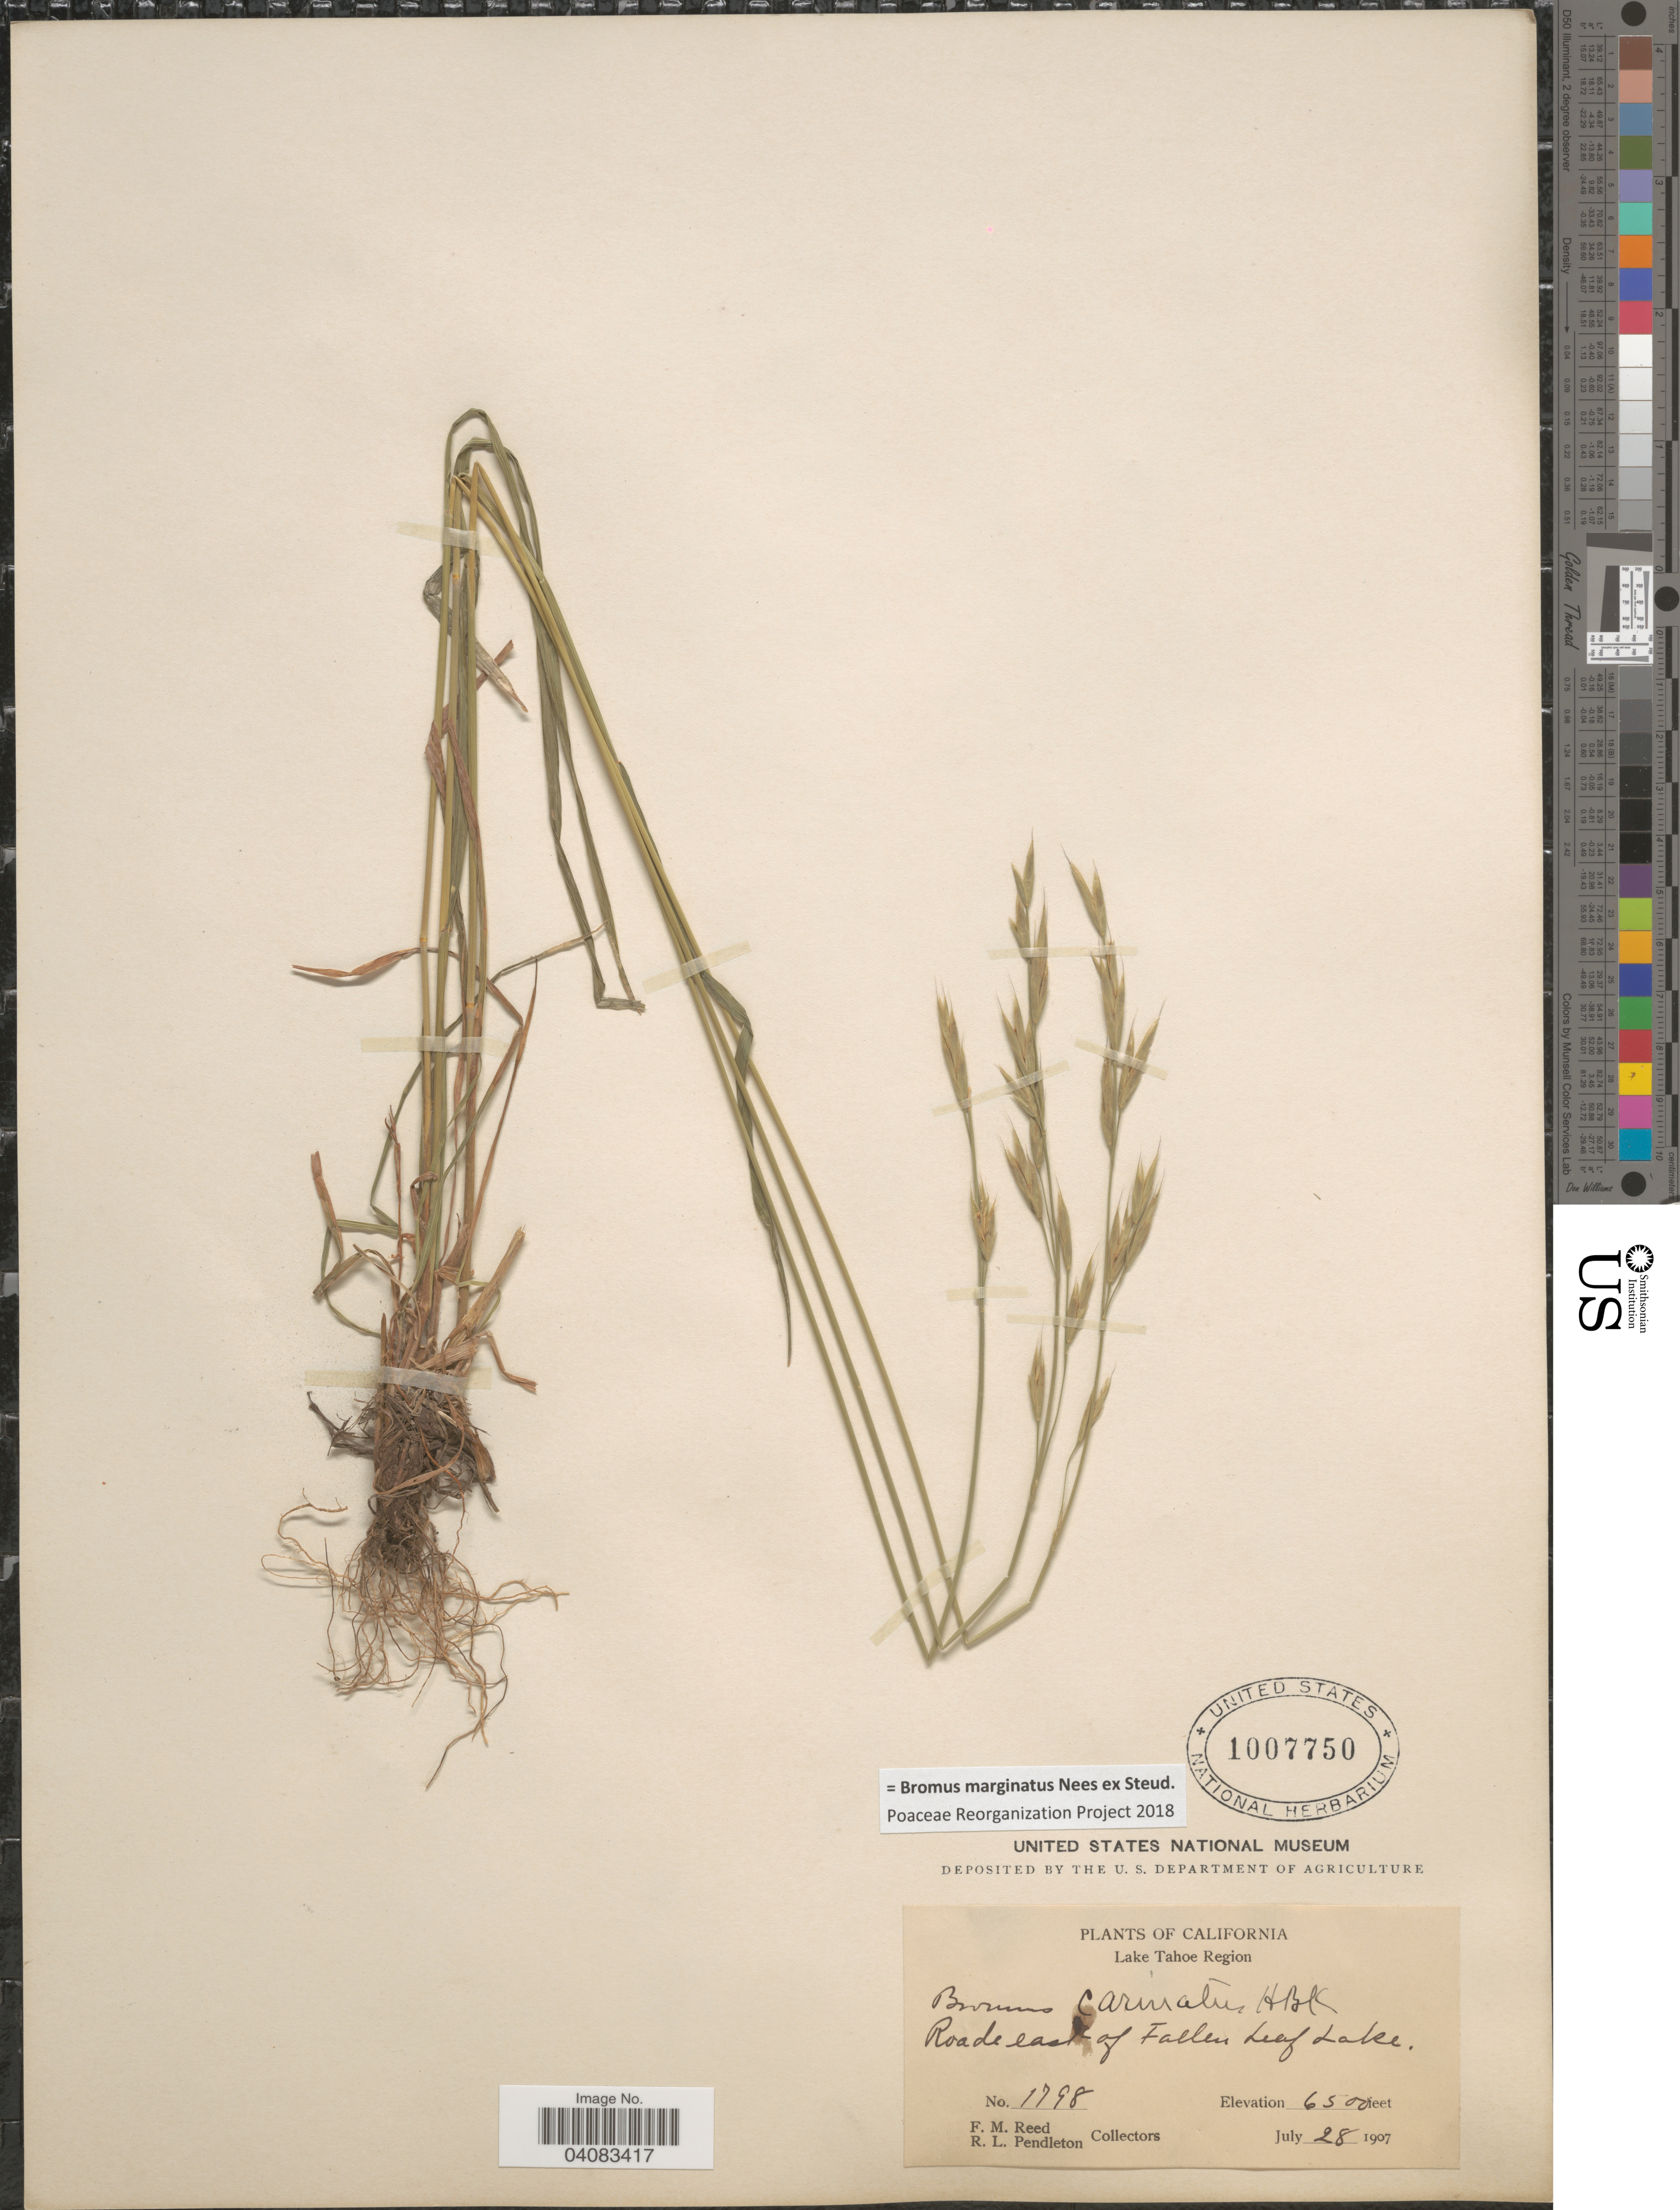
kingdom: Plantae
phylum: Tracheophyta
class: Liliopsida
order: Poales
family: Poaceae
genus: Bromus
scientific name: Bromus marginatus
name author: Nees ex Steud.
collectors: F. Reed & R. Pendleton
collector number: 1798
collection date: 1907-07-28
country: United States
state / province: California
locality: Lake Tahoe Region. Roads east of Fallen Leaf Lake.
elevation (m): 1981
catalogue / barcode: US 1007750